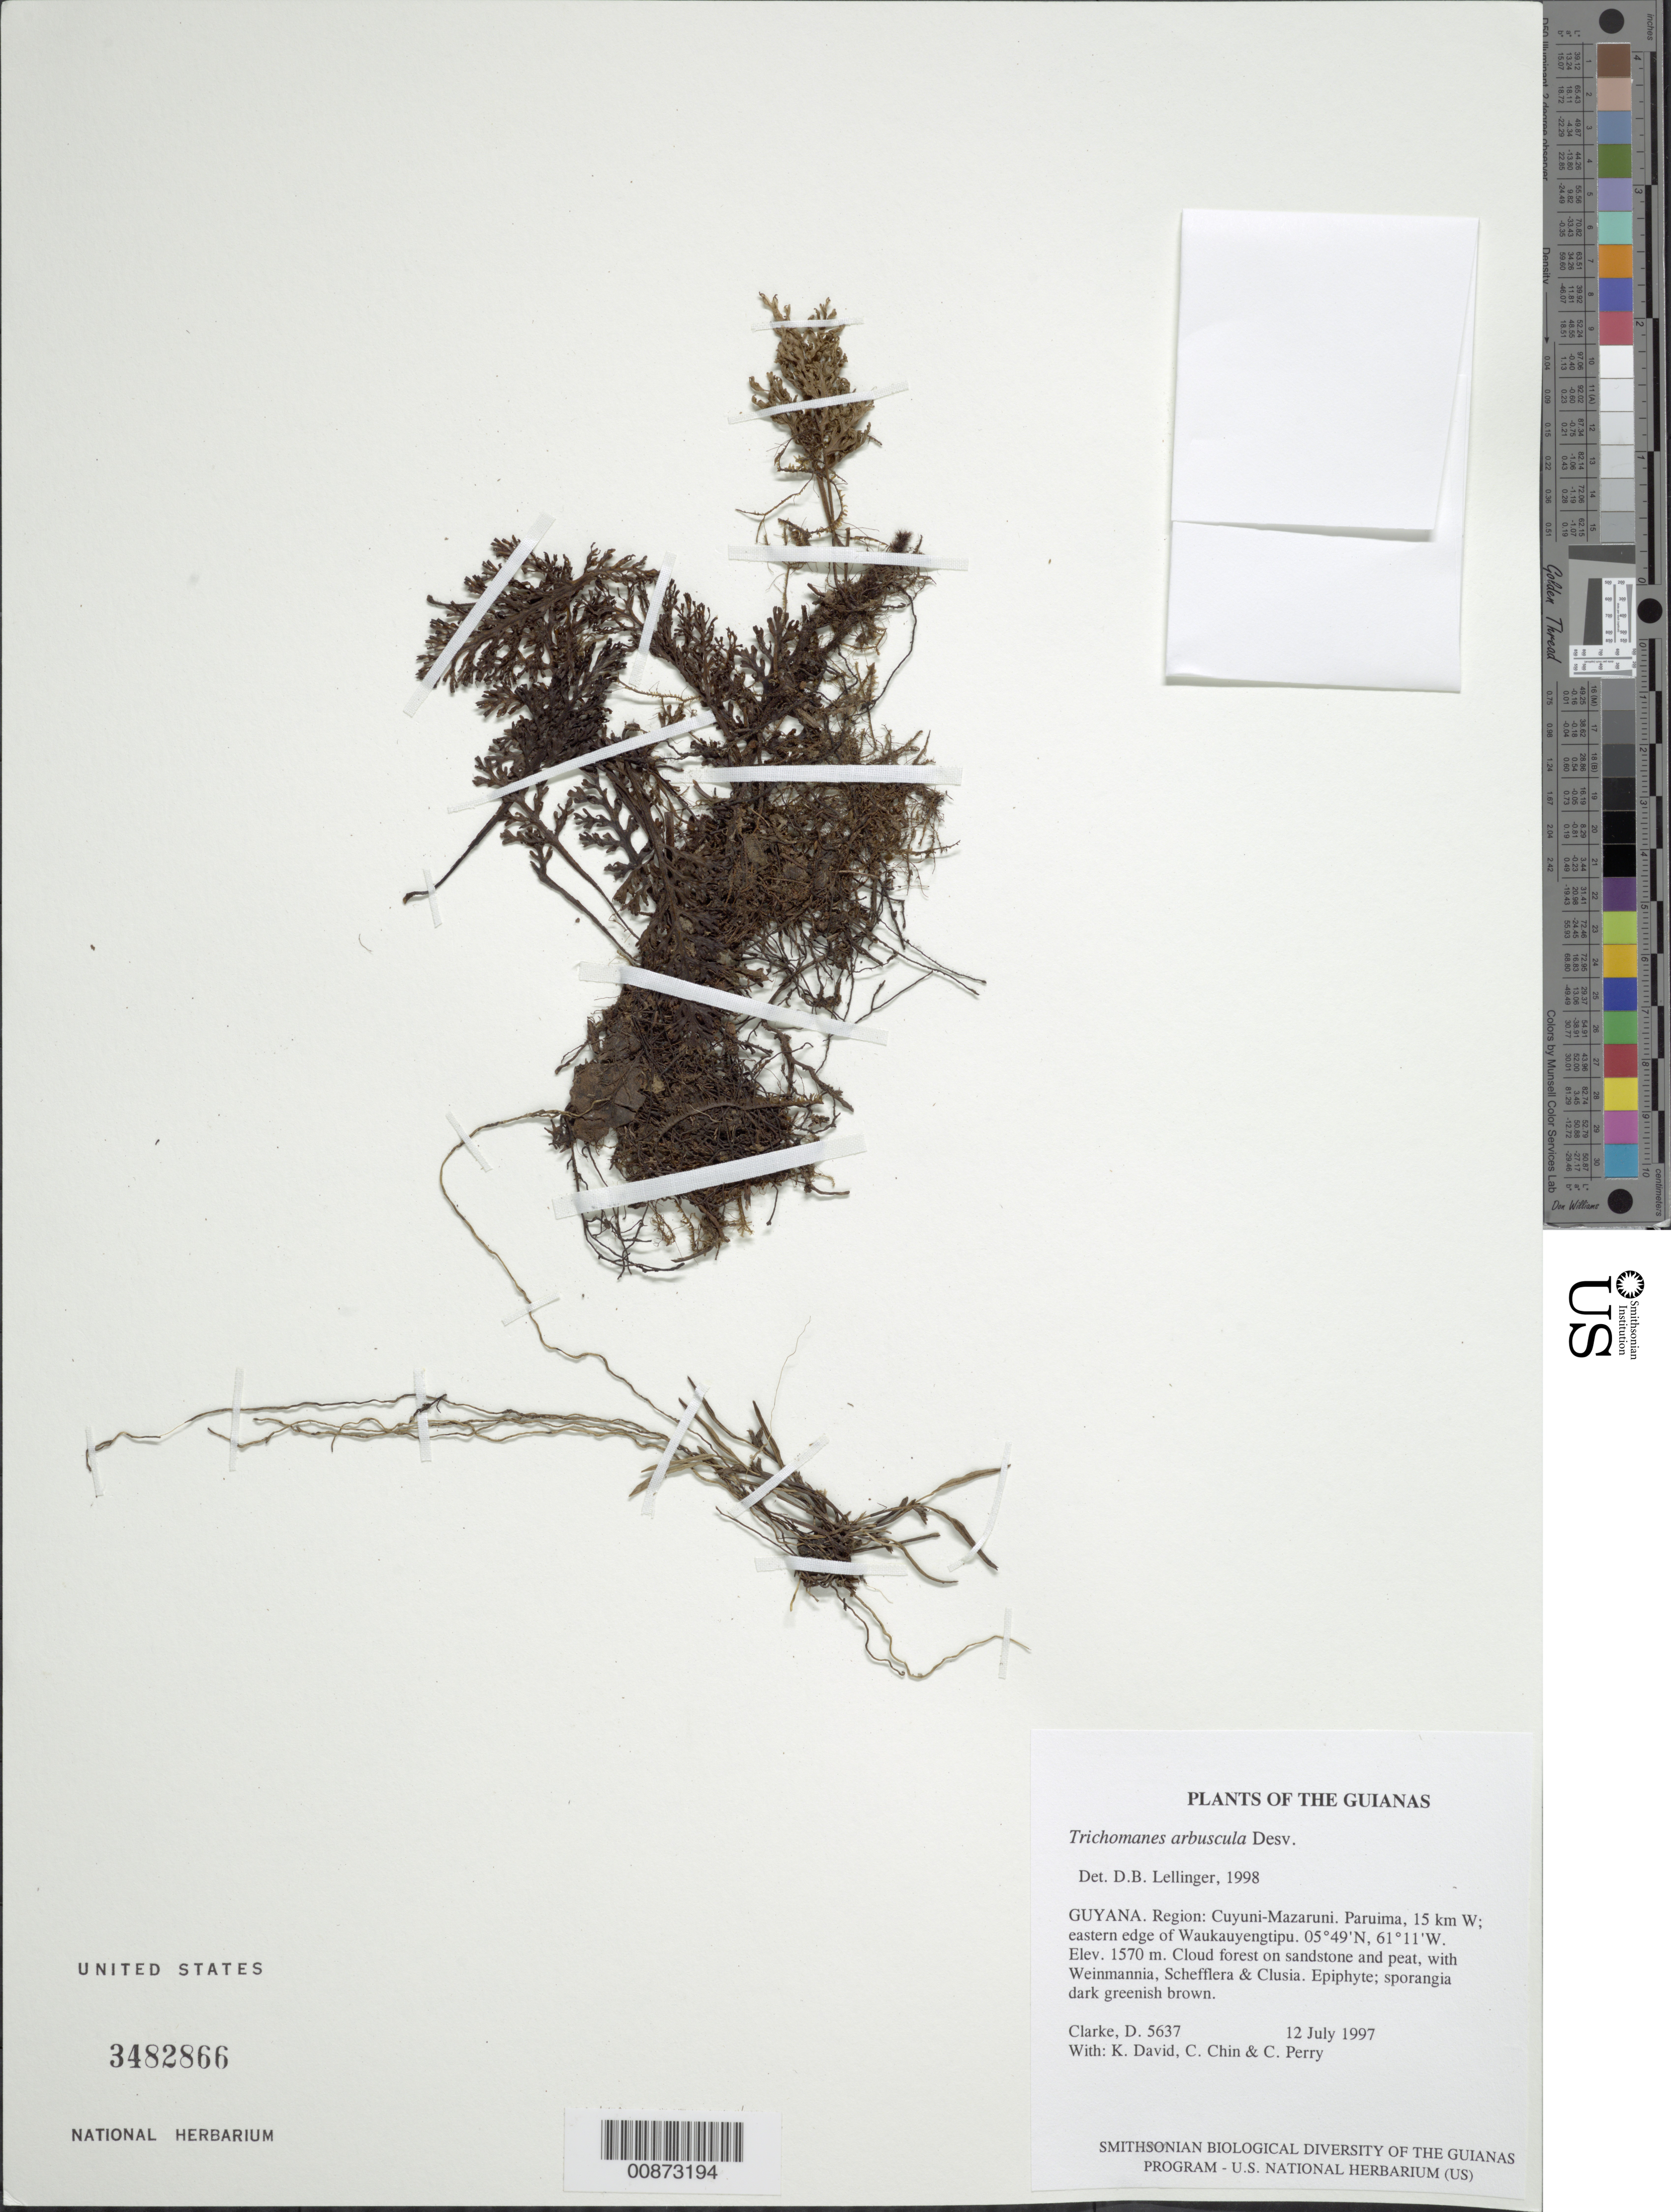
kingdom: Plantae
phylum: Tracheophyta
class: Polypodiopsida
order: Hymenophyllales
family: Hymenophyllaceae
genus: Trichomanes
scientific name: Trichomanes arbuscula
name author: Desv.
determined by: Lellinger, David B., (BOT), Smithsonian Institution - National Museum of Natural History (UNITED STATES)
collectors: H. D. Clarke, K. David, C. Chin & C. Perry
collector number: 5637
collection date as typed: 12 July 1997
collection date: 1997-07-12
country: Guyana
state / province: Cuyuni-Mazaruni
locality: Paruima, 15 km W; eastern edge of Waukauyengtipu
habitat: Cloud forest on sandstone and peat, with Weinmannia, Schefflera & Clusia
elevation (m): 1570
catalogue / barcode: US 3482866